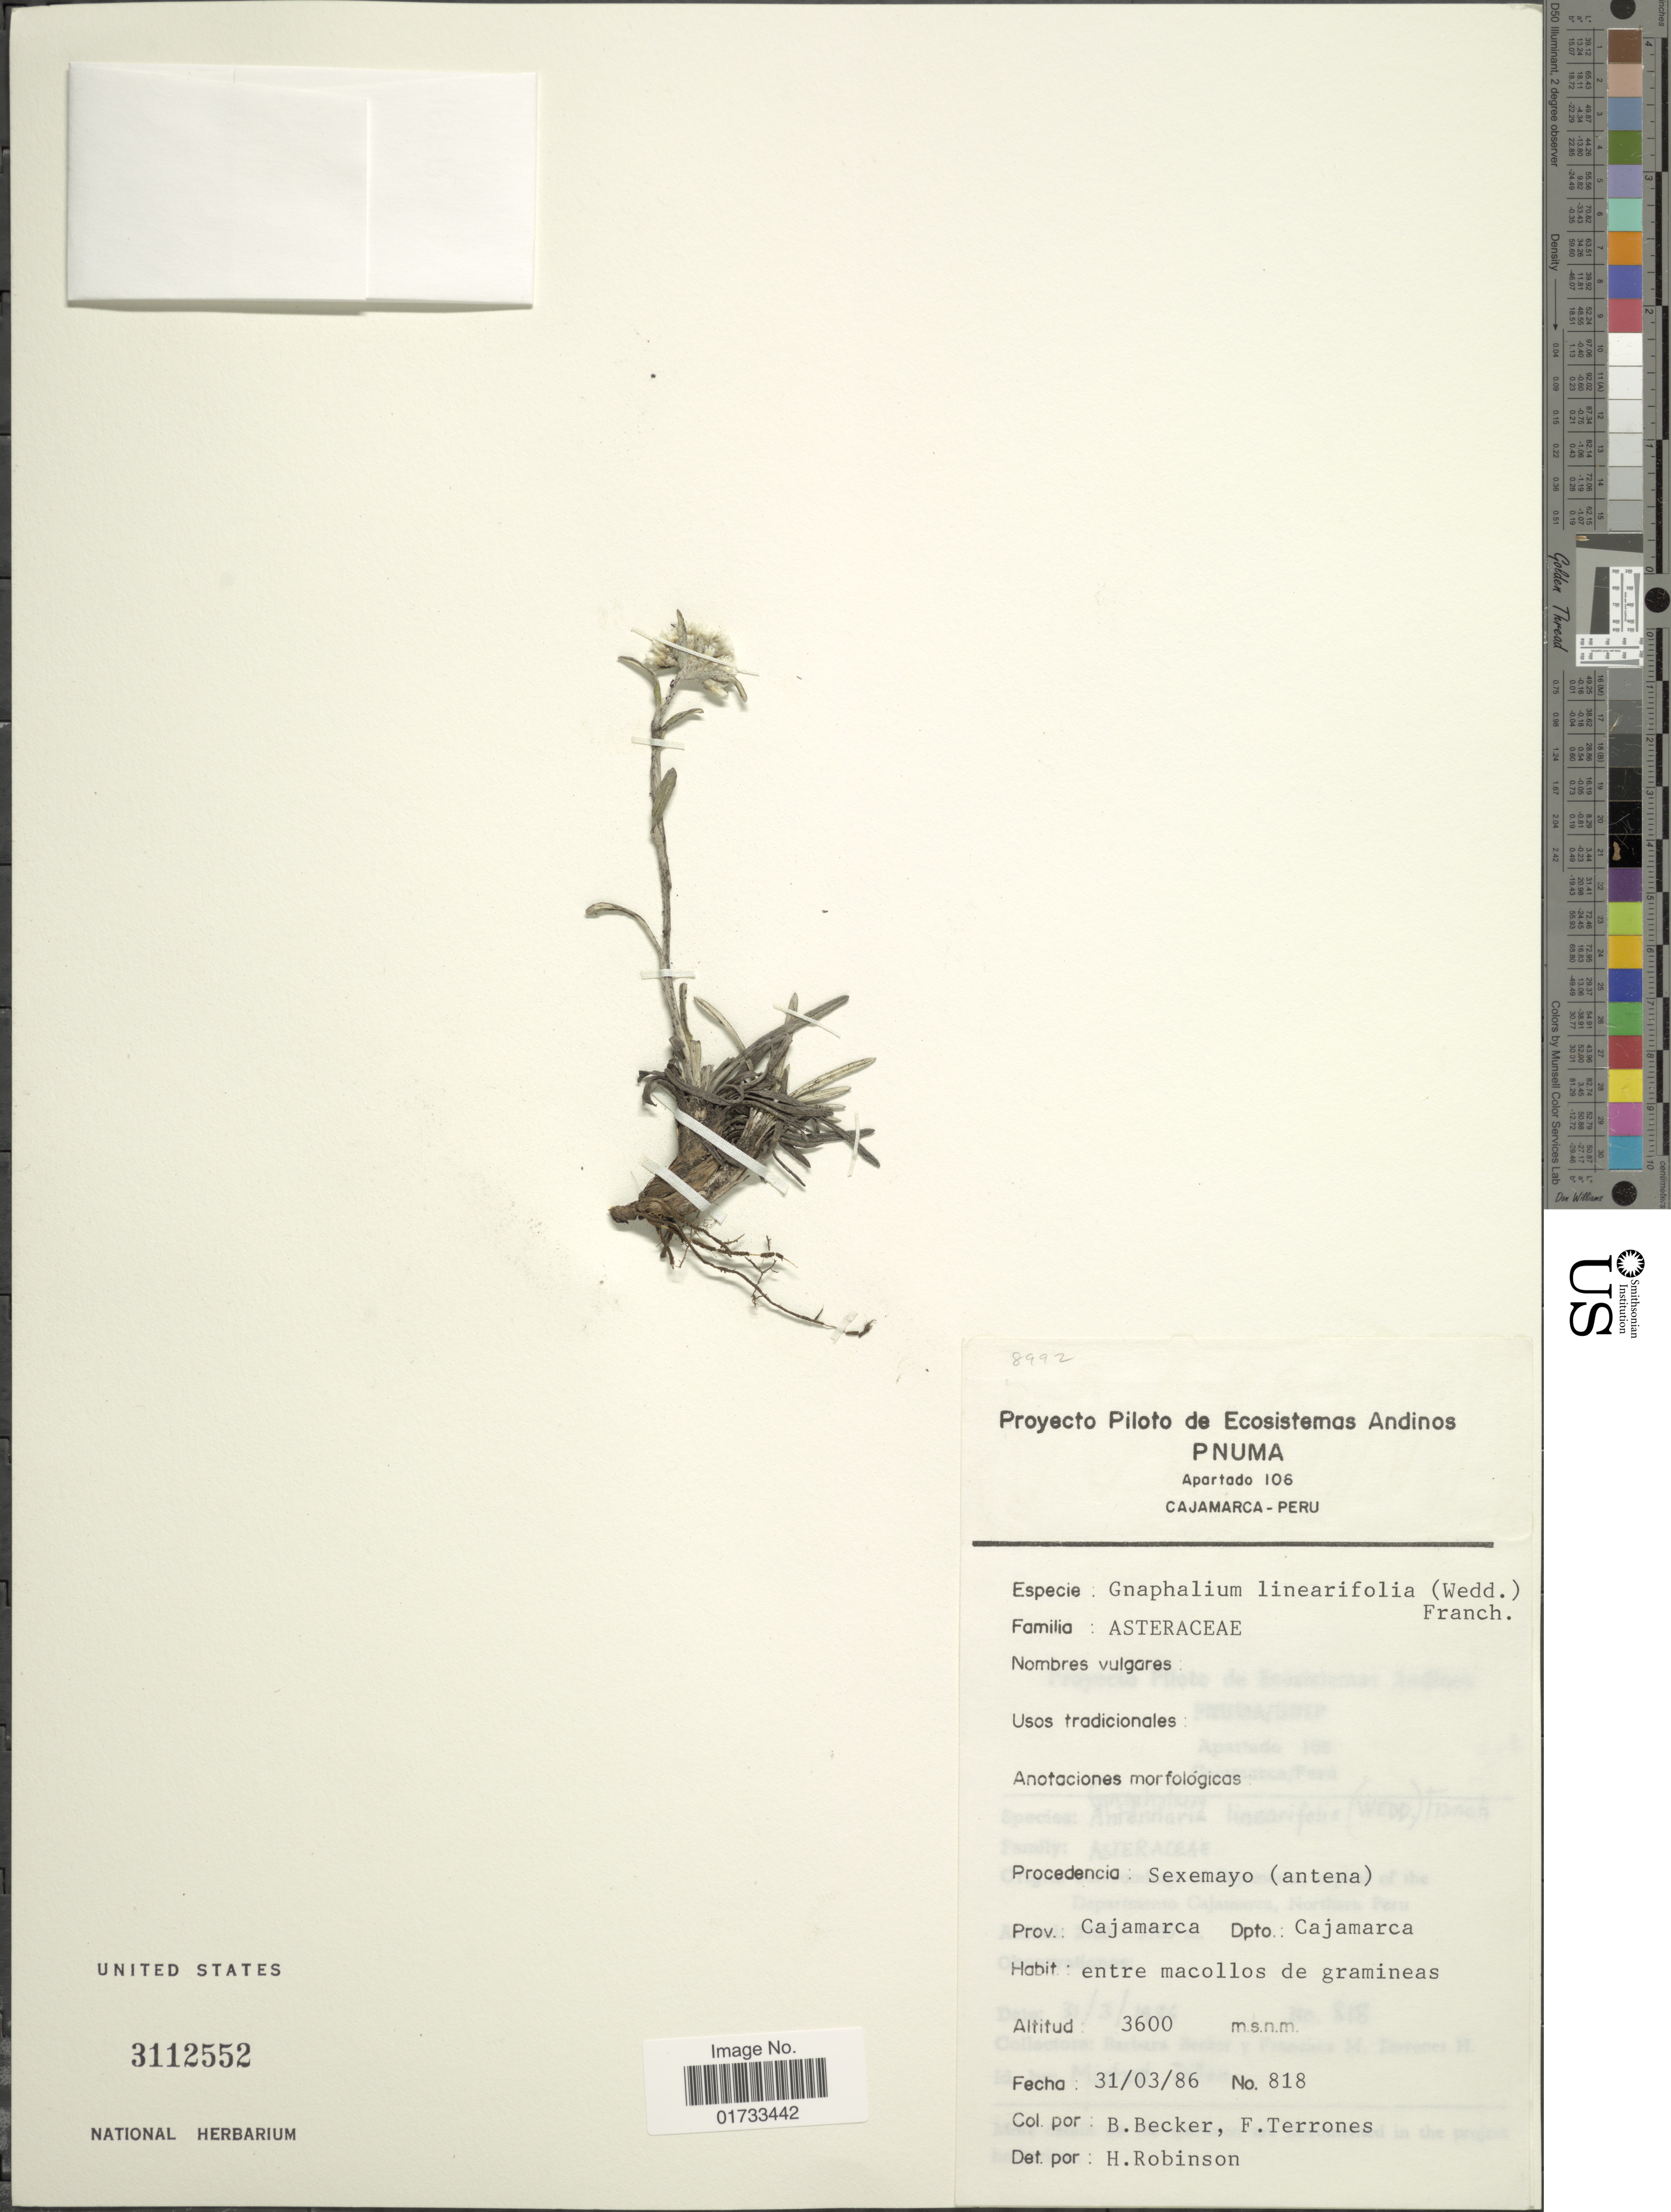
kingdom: Plantae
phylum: Tracheophyta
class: Magnoliopsida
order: Asterales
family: Asteraceae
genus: Quasiantennaria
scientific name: Quasiantennaria linearifolia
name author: (Wedd.) R.J. Bayer & M.O. Dillon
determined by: Nesom, Guy L.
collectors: B. Becker & F. Terrones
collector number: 818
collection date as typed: Transcribed d/m/y: 31/3/86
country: Peru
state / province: Cajamarca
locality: Dpto. Cajamarca, entre macollos de gramineas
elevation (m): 3600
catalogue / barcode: US 3112552